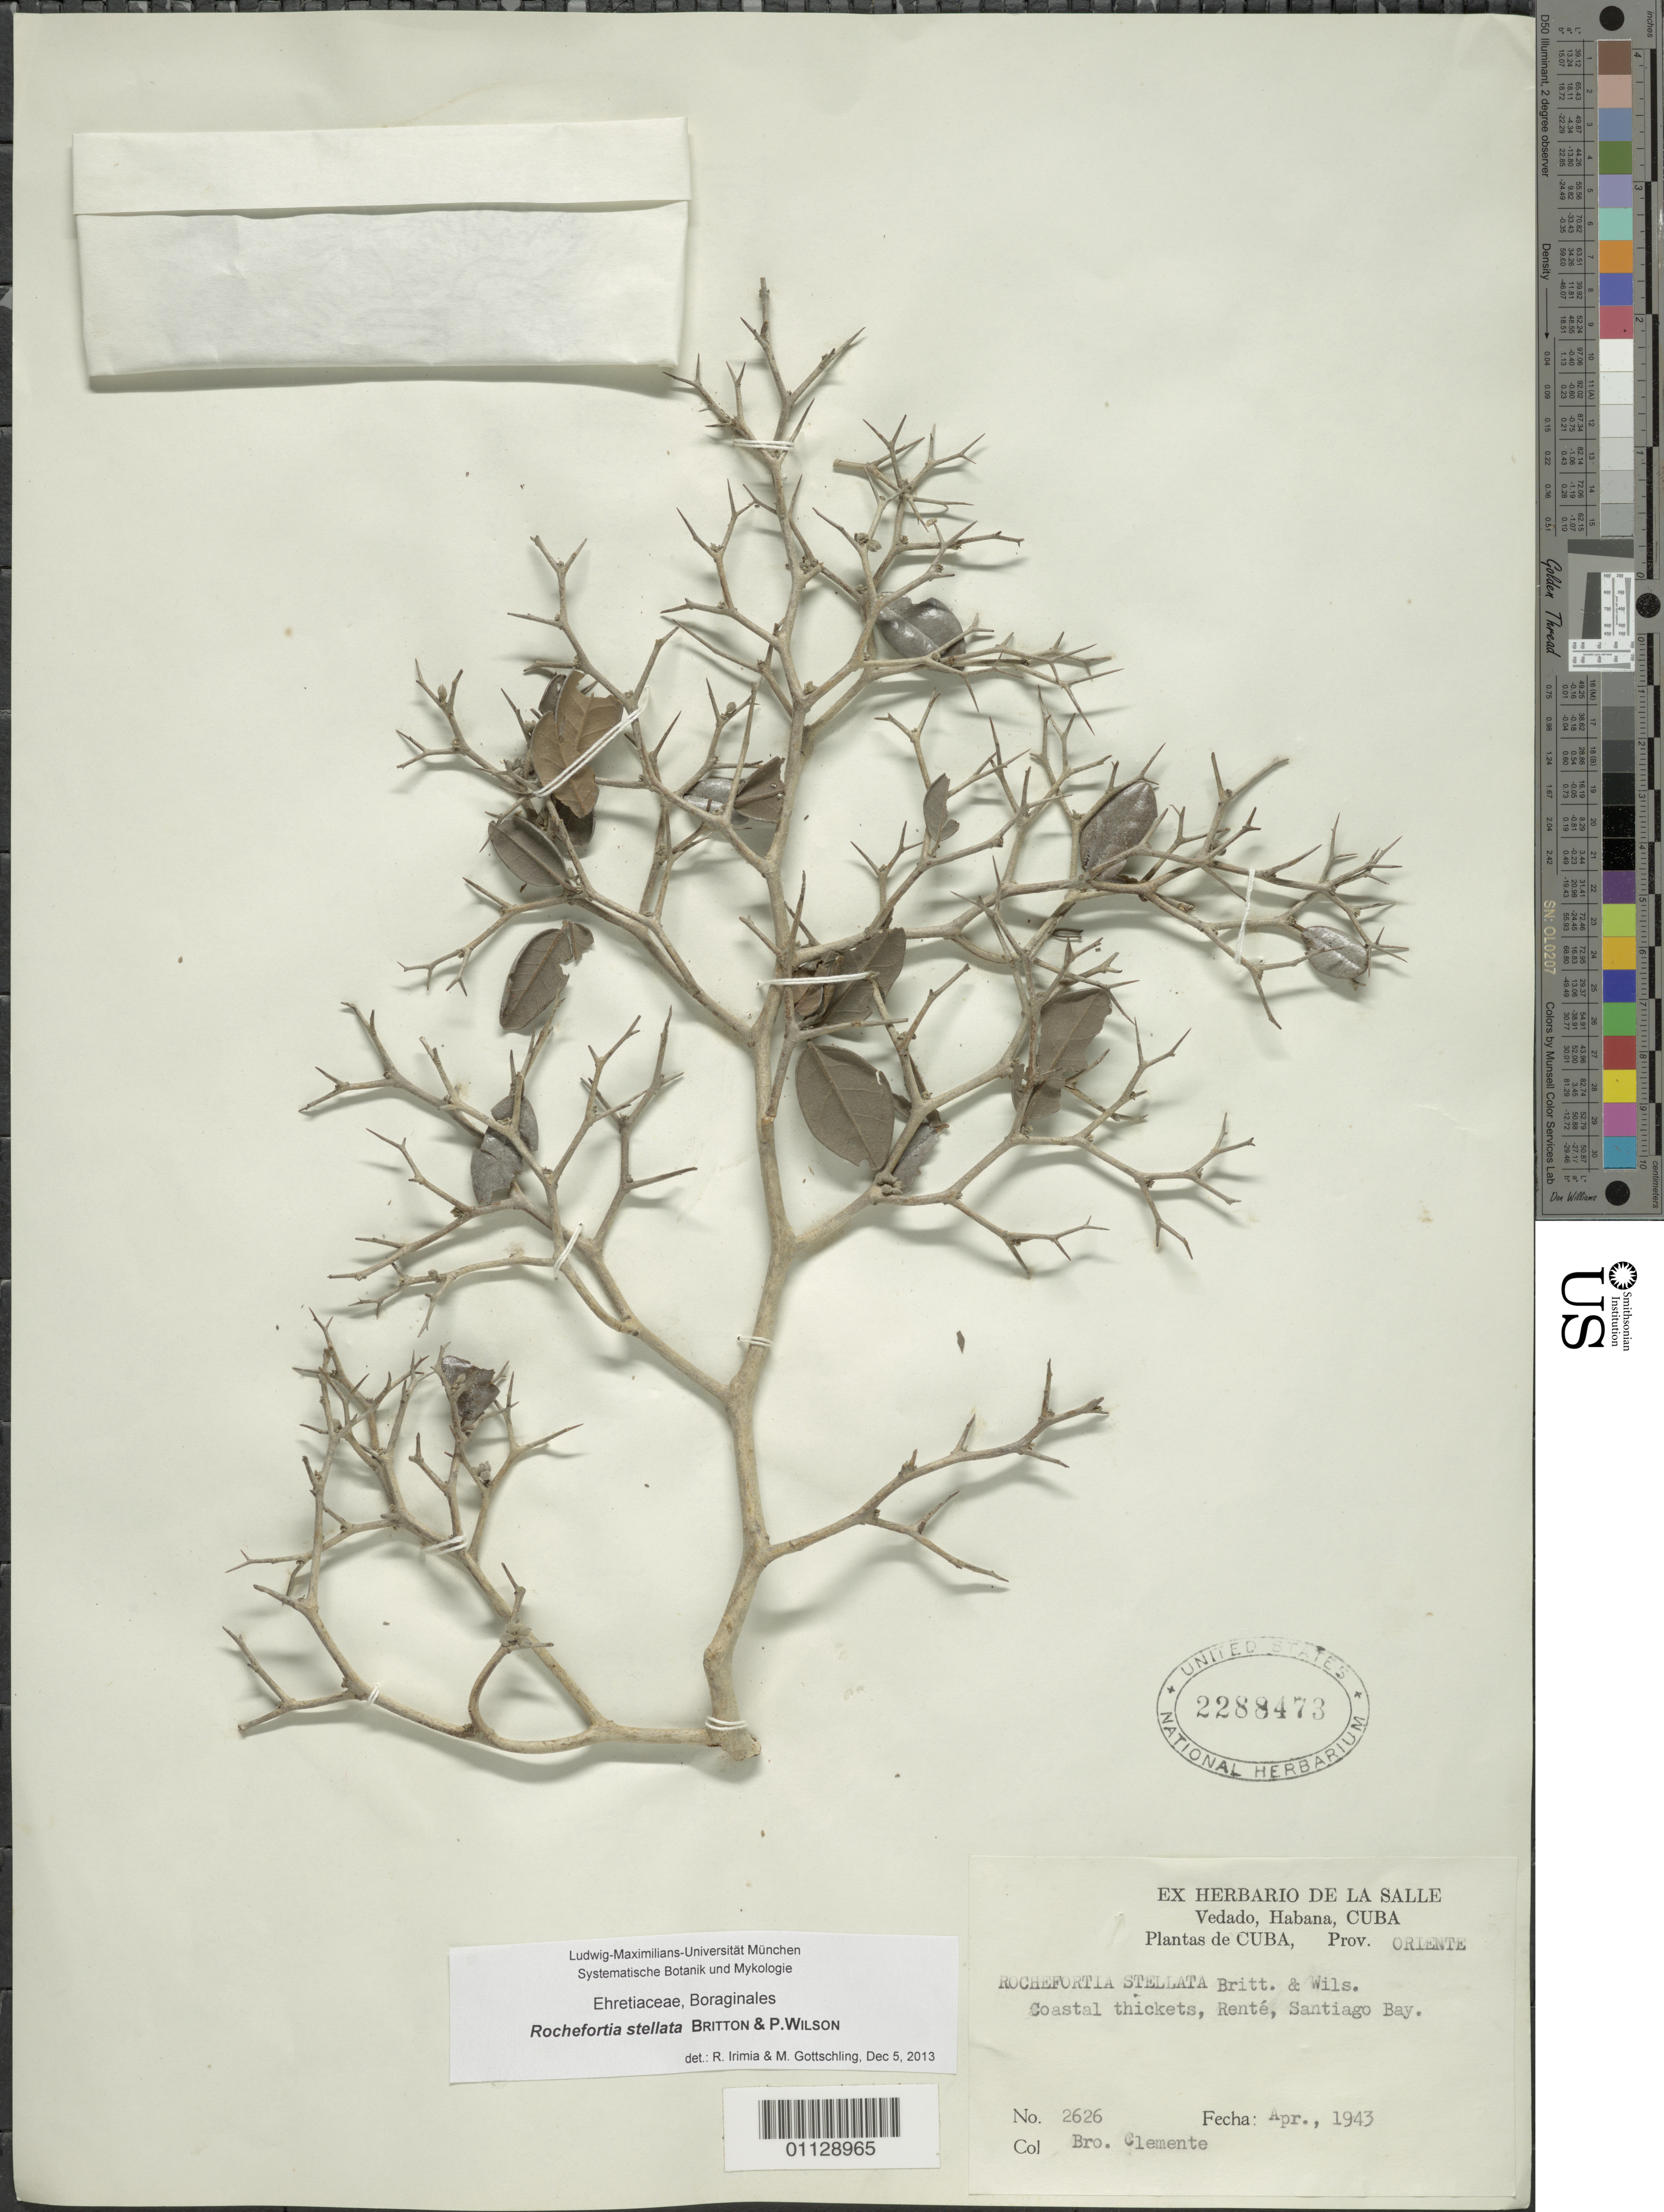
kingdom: Plantae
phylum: Tracheophyta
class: Magnoliopsida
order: Boraginales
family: Ehretiaceae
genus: Rochefortia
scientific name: Rochefortia stellata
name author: Britton & P. Wilson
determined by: Irimia, R.; Gottschling, M.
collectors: Bro. Clemente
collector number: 2626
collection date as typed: Apr 1943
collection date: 1943-04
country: Cuba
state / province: La Habana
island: Cuba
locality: Coastal thickets, Rente, Santiago Bay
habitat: Coastal thickets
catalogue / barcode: US 2288473